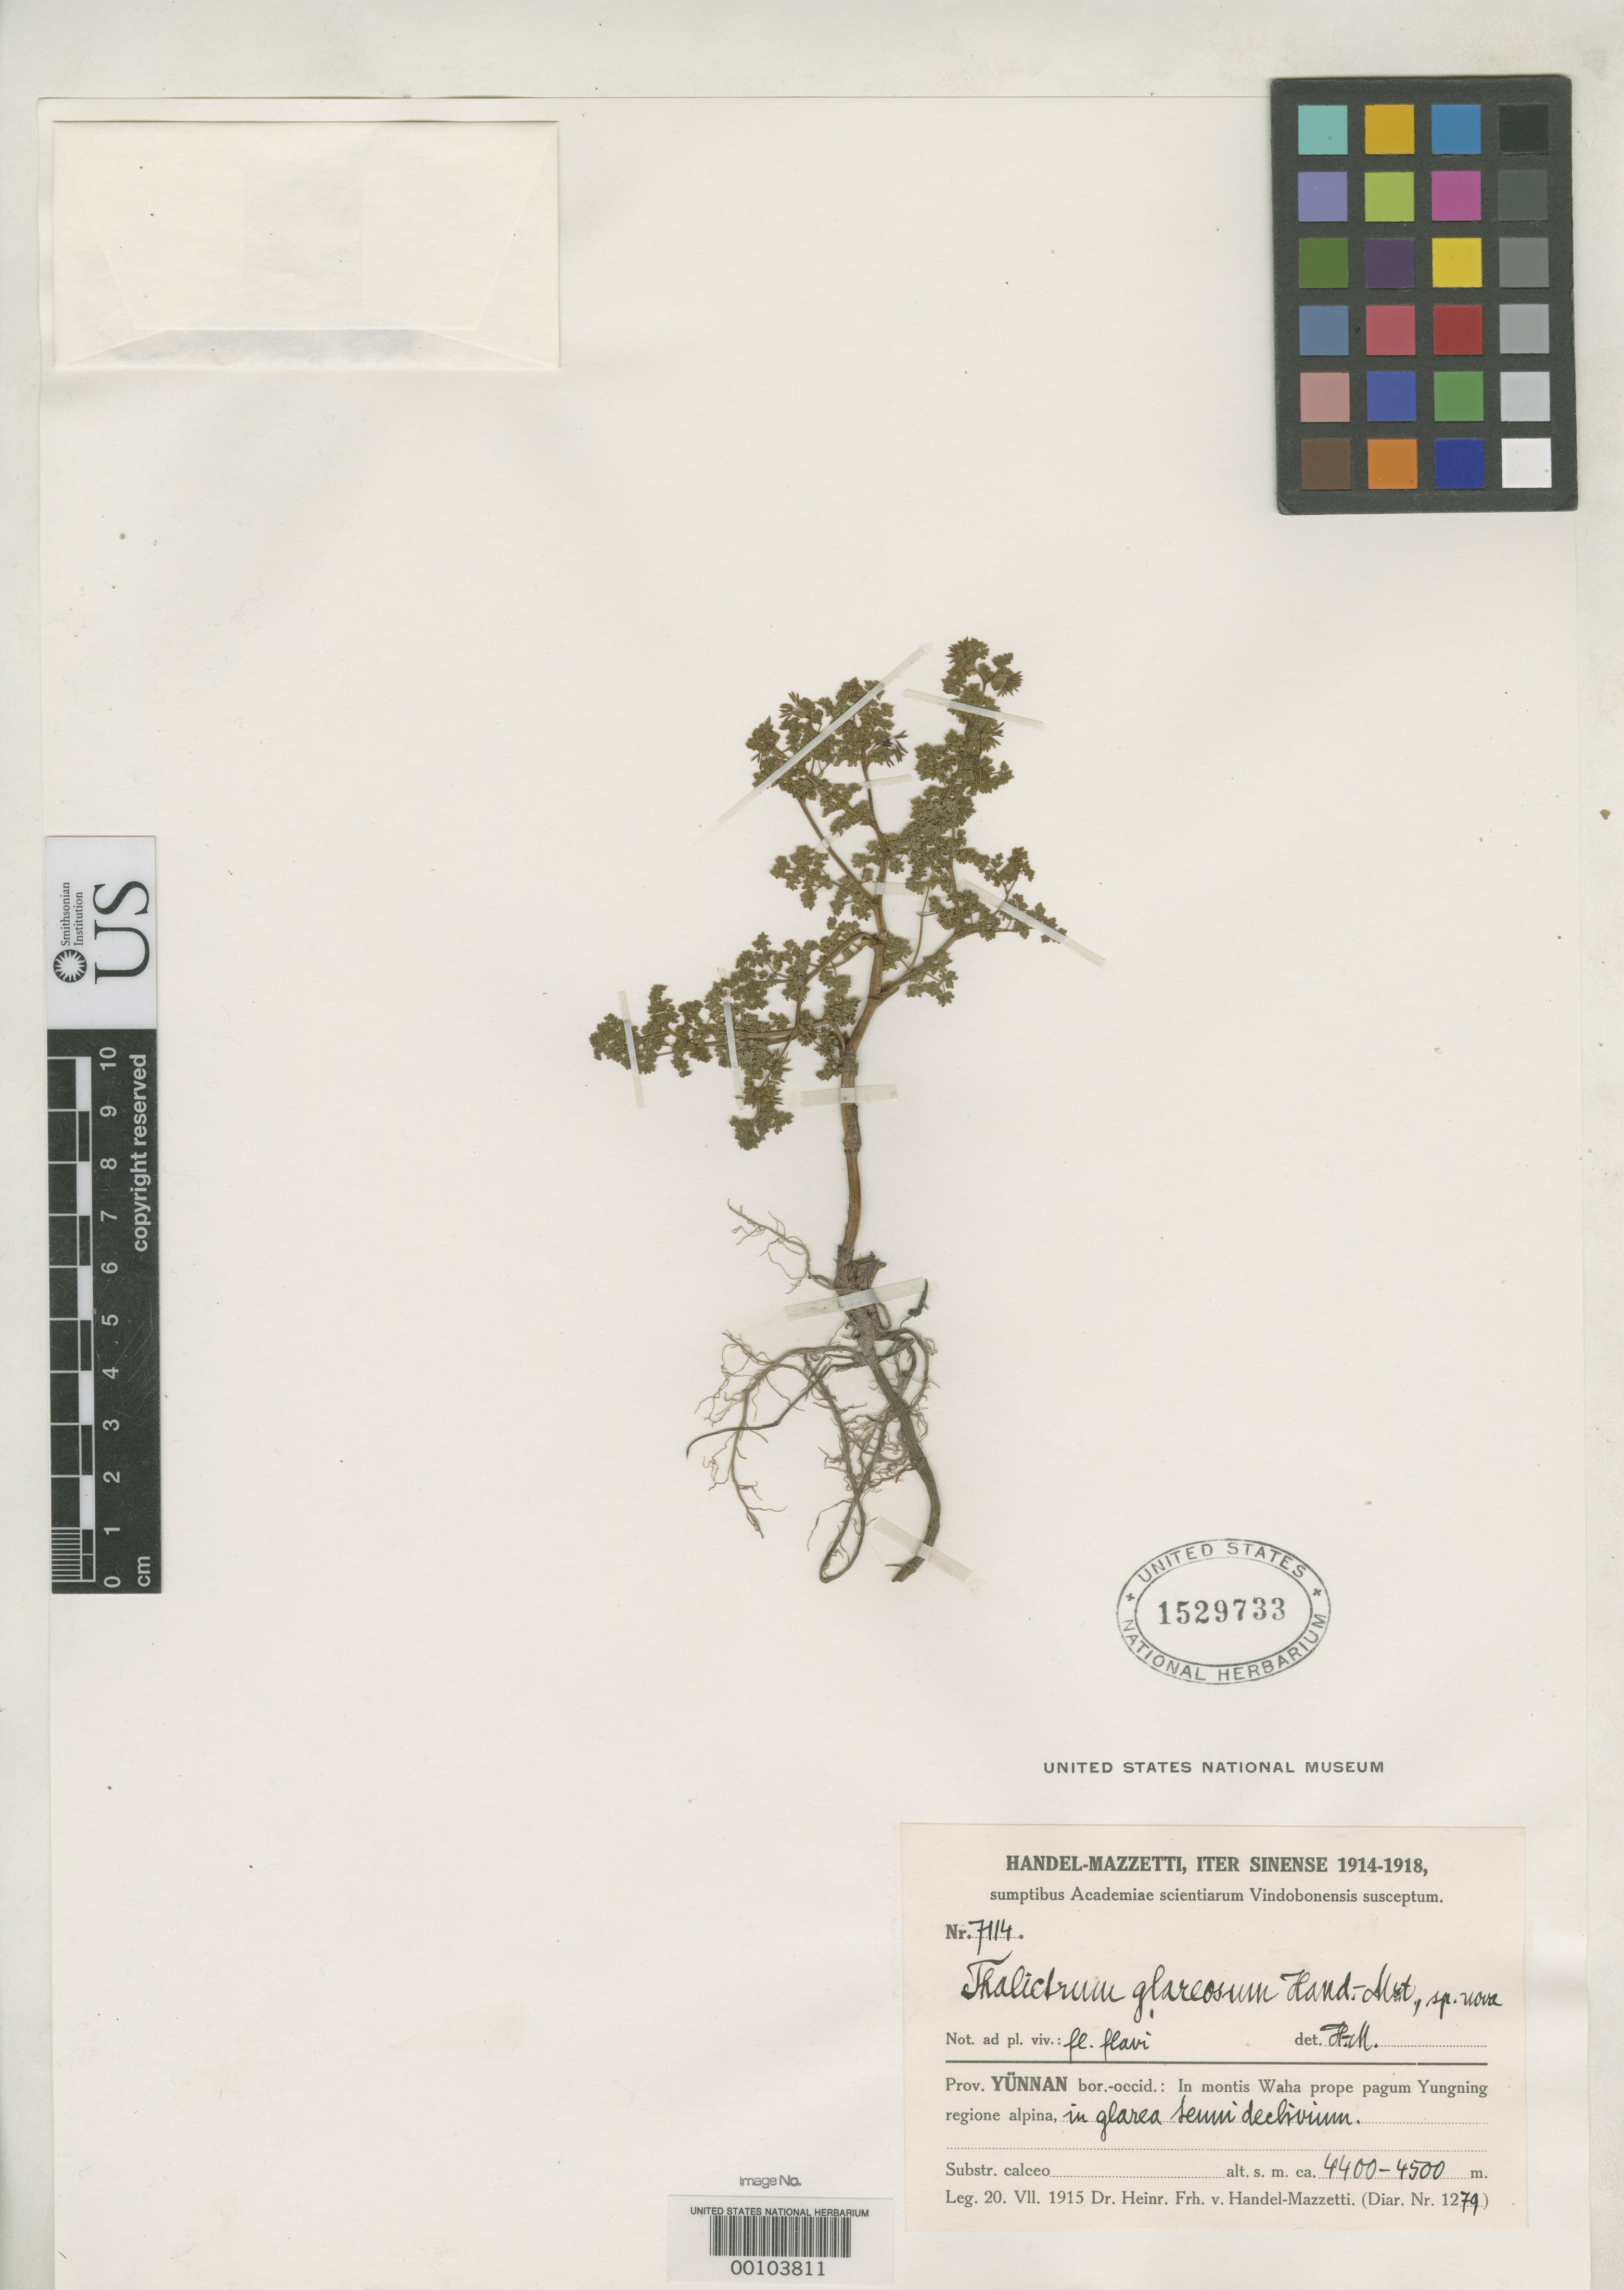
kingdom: Plantae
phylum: Tracheophyta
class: Magnoliopsida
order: Ranunculales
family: Ranunculaceae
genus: Thalictrum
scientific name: Thalictrum glareosum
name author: Hand.-Mazz.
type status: Type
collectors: H. Handel-Mazzetti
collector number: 7114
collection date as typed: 20 Jul 1915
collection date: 1915-07-20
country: China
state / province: Yunnan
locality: Waha Mountains near Yungning.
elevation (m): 4400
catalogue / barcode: US 1529733